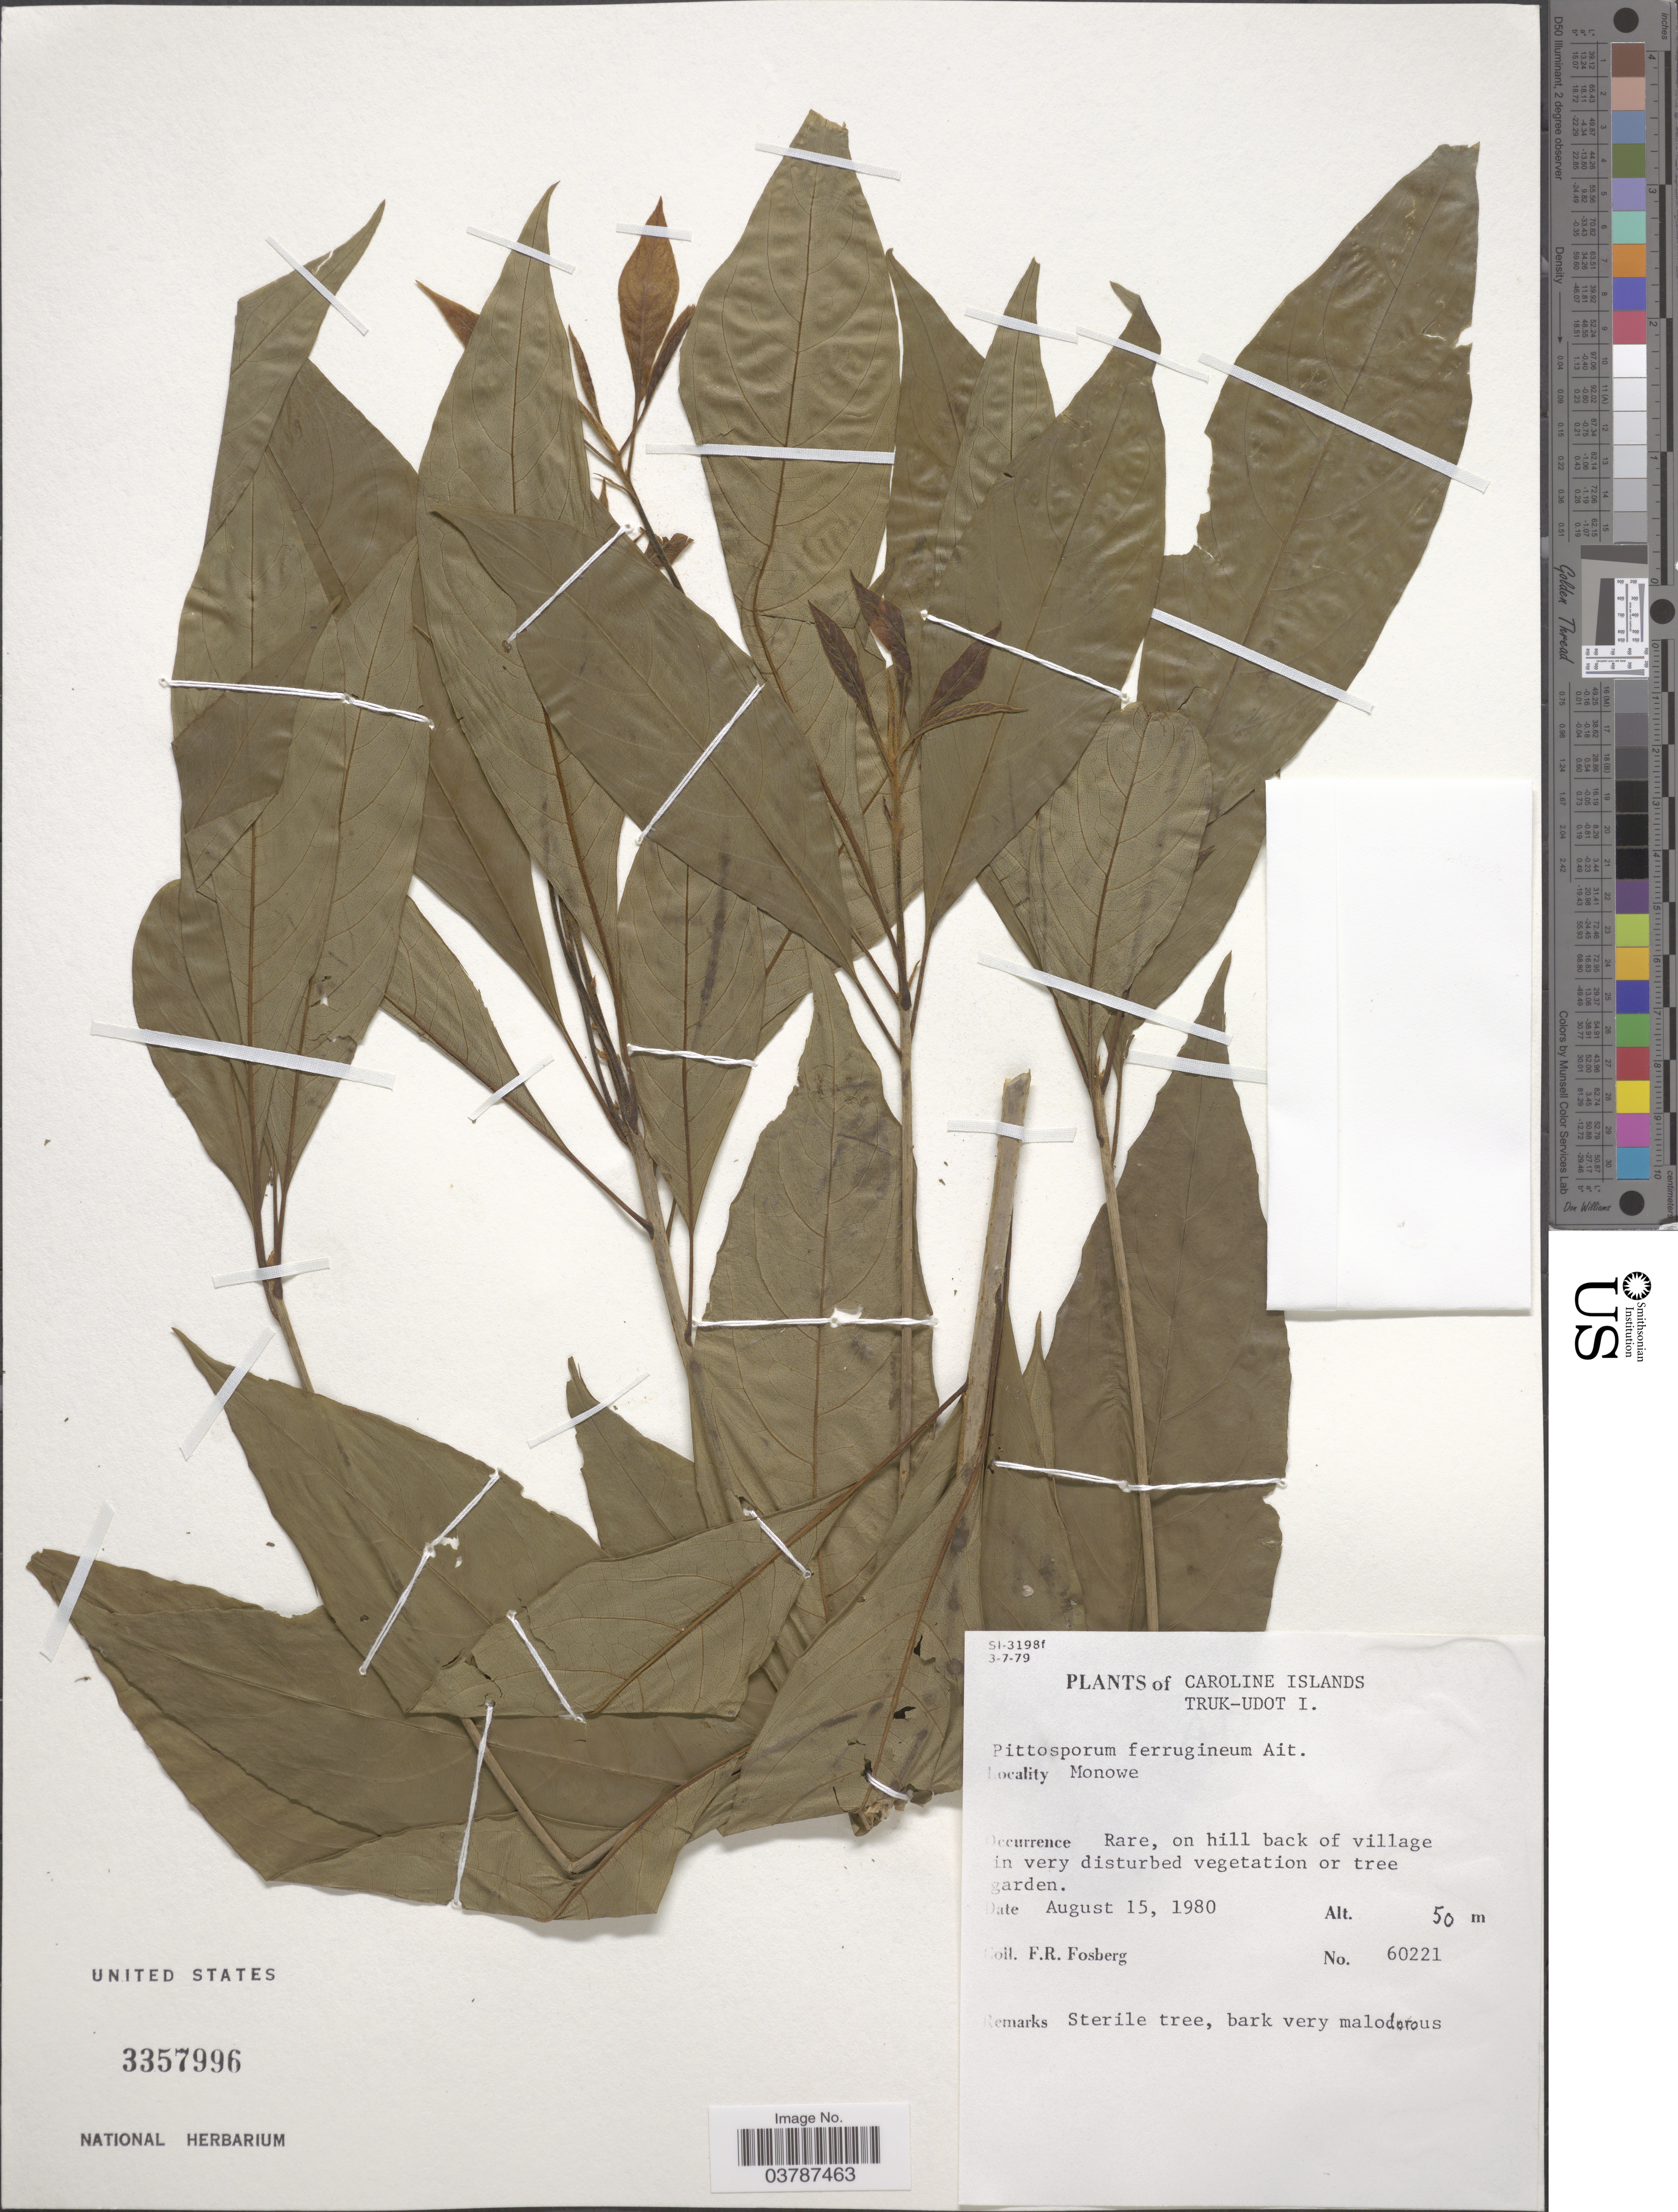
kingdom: Plantae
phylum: Tracheophyta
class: Magnoliopsida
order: Apiales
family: Pittosporaceae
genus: Pittosporum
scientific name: Pittosporum ferrugineum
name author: Dryand. ex Aiton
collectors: F. R. Fosberg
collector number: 60221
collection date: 1980-08-15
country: Micronesia, Federated States of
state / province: Truk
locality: Caroline Islands. Truk-Udot I. Monowe.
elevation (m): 50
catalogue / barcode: US 3357996